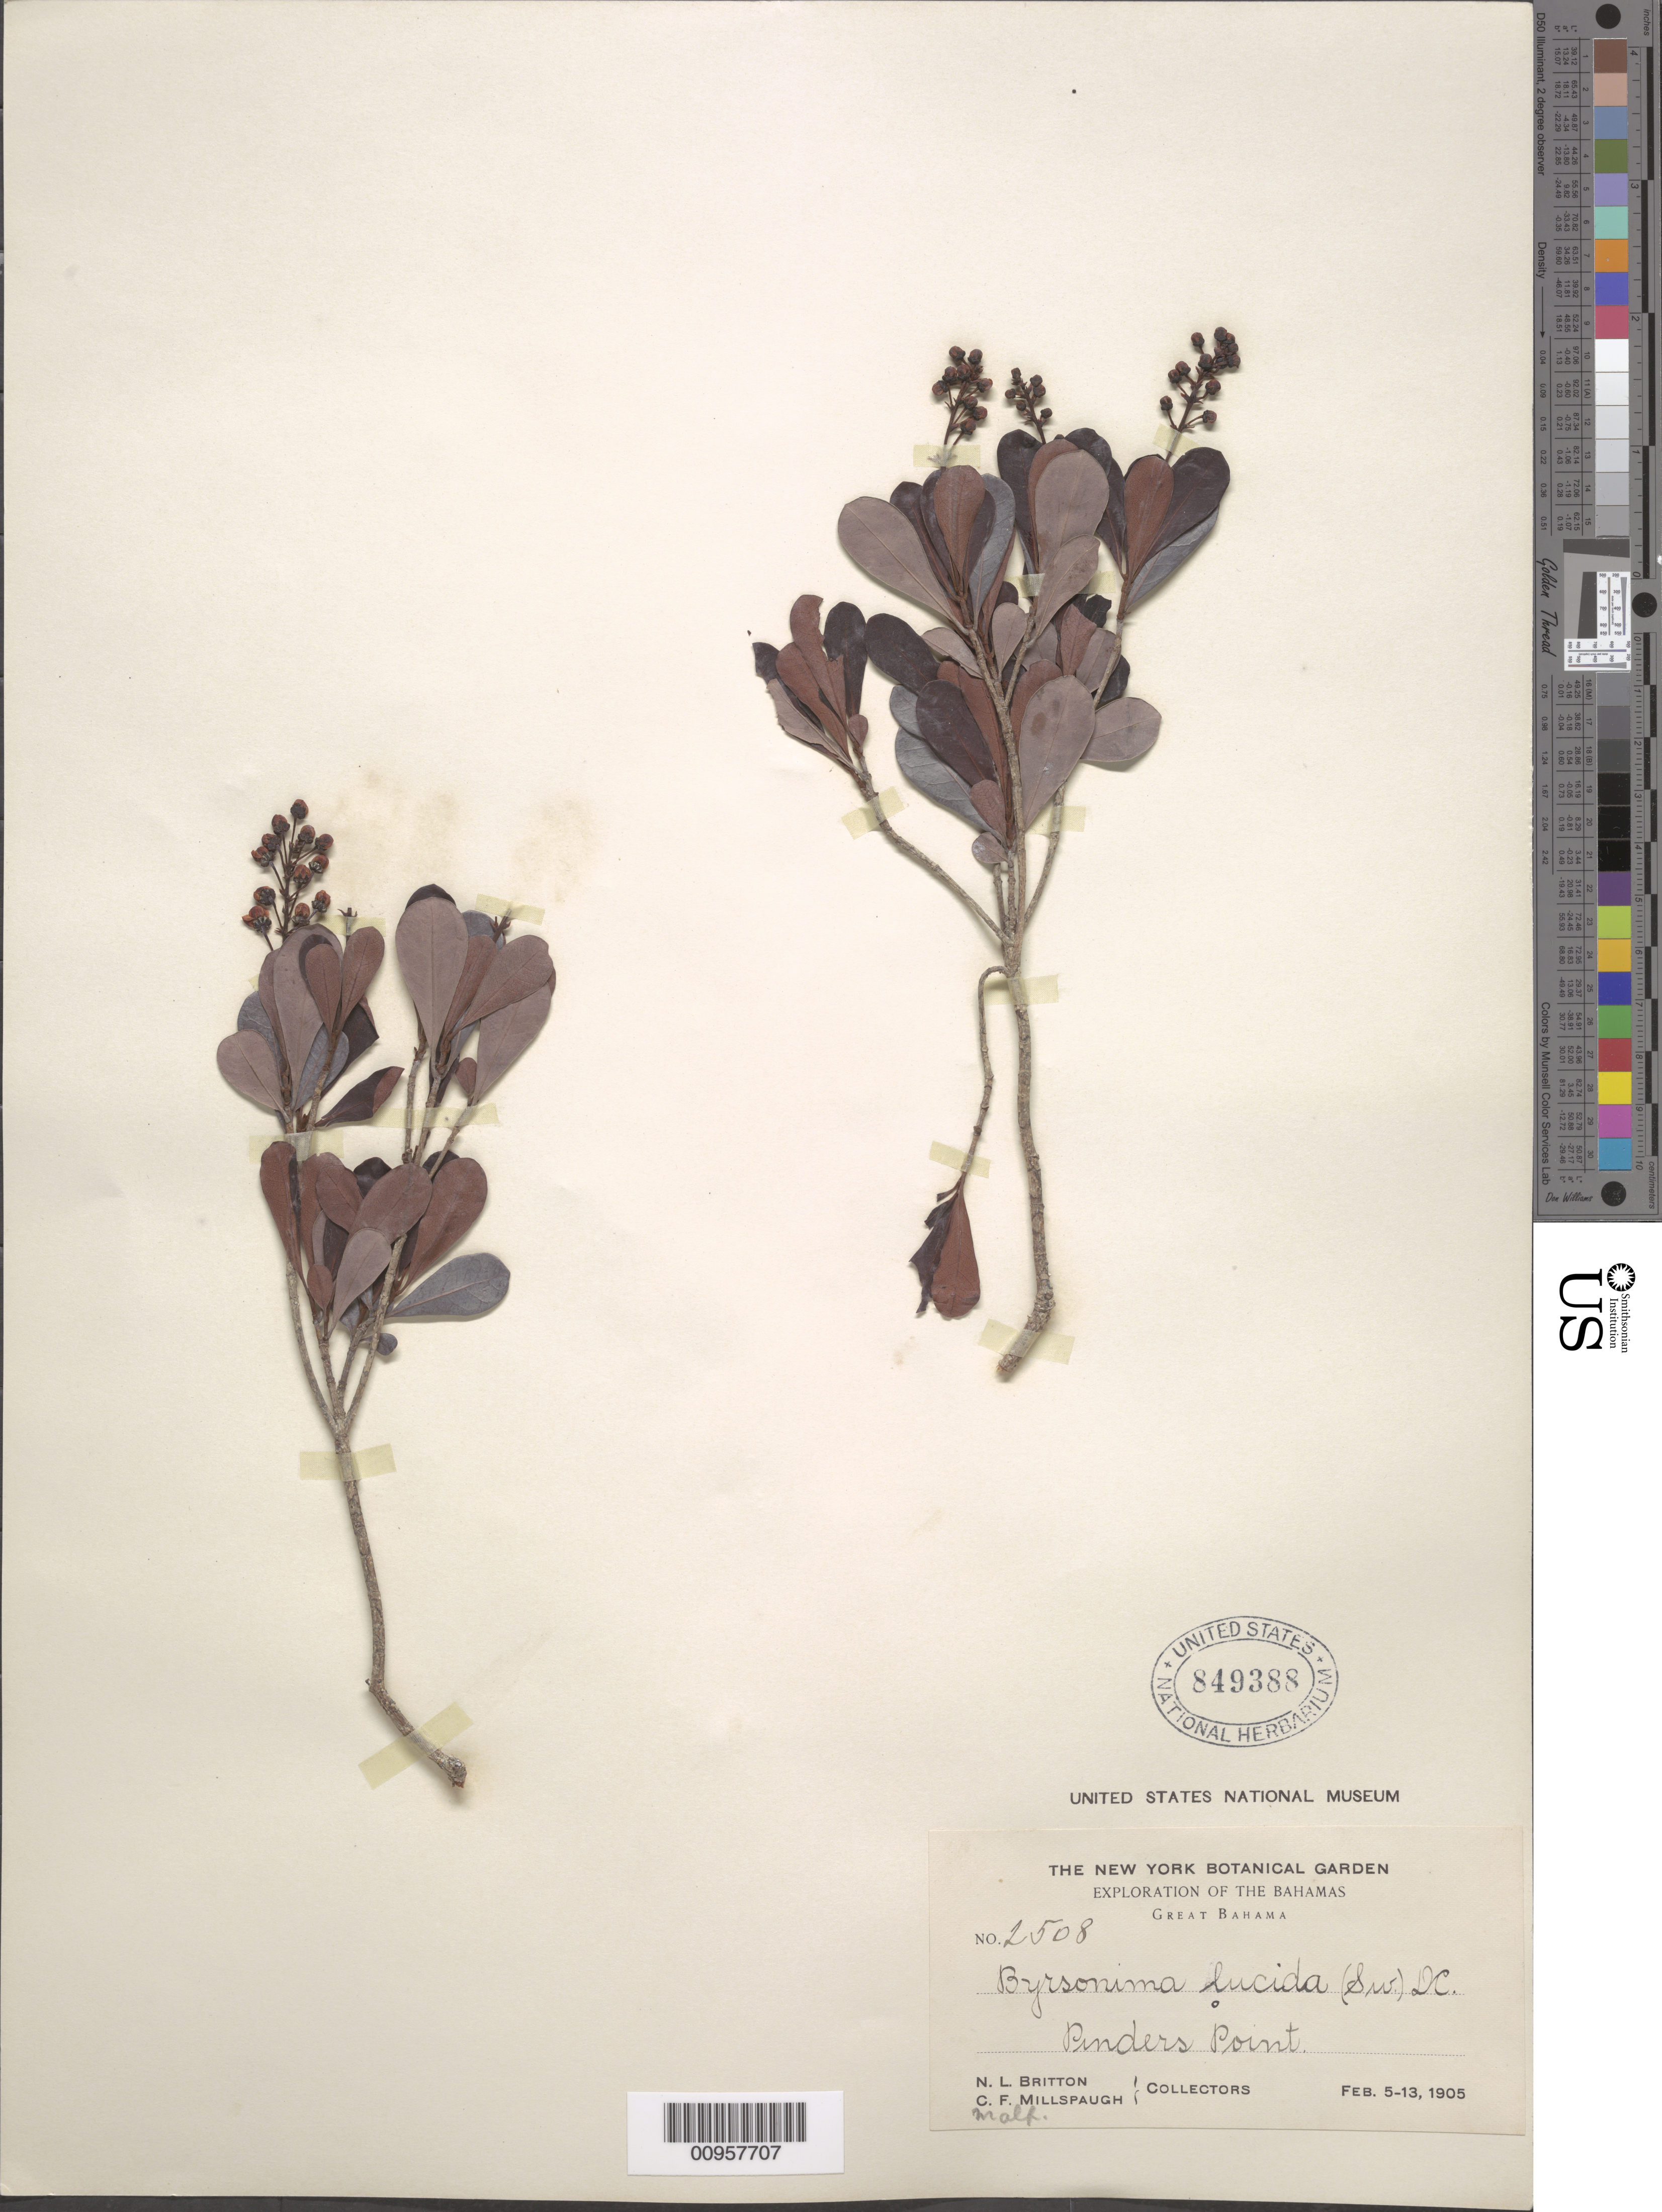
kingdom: Plantae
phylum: Tracheophyta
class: Magnoliopsida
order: Malpighiales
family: Malpighiaceae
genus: Byrsonima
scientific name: Byrsonima lucida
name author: (Mill.) DC.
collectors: N. Britton & C. F. Millspaugh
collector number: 2508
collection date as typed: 05 Feb 1905 to 13 Feb 1905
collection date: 1905-02-05/1905-02-13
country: Bahamas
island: Great Bahama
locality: Pinders Point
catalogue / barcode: US 849388